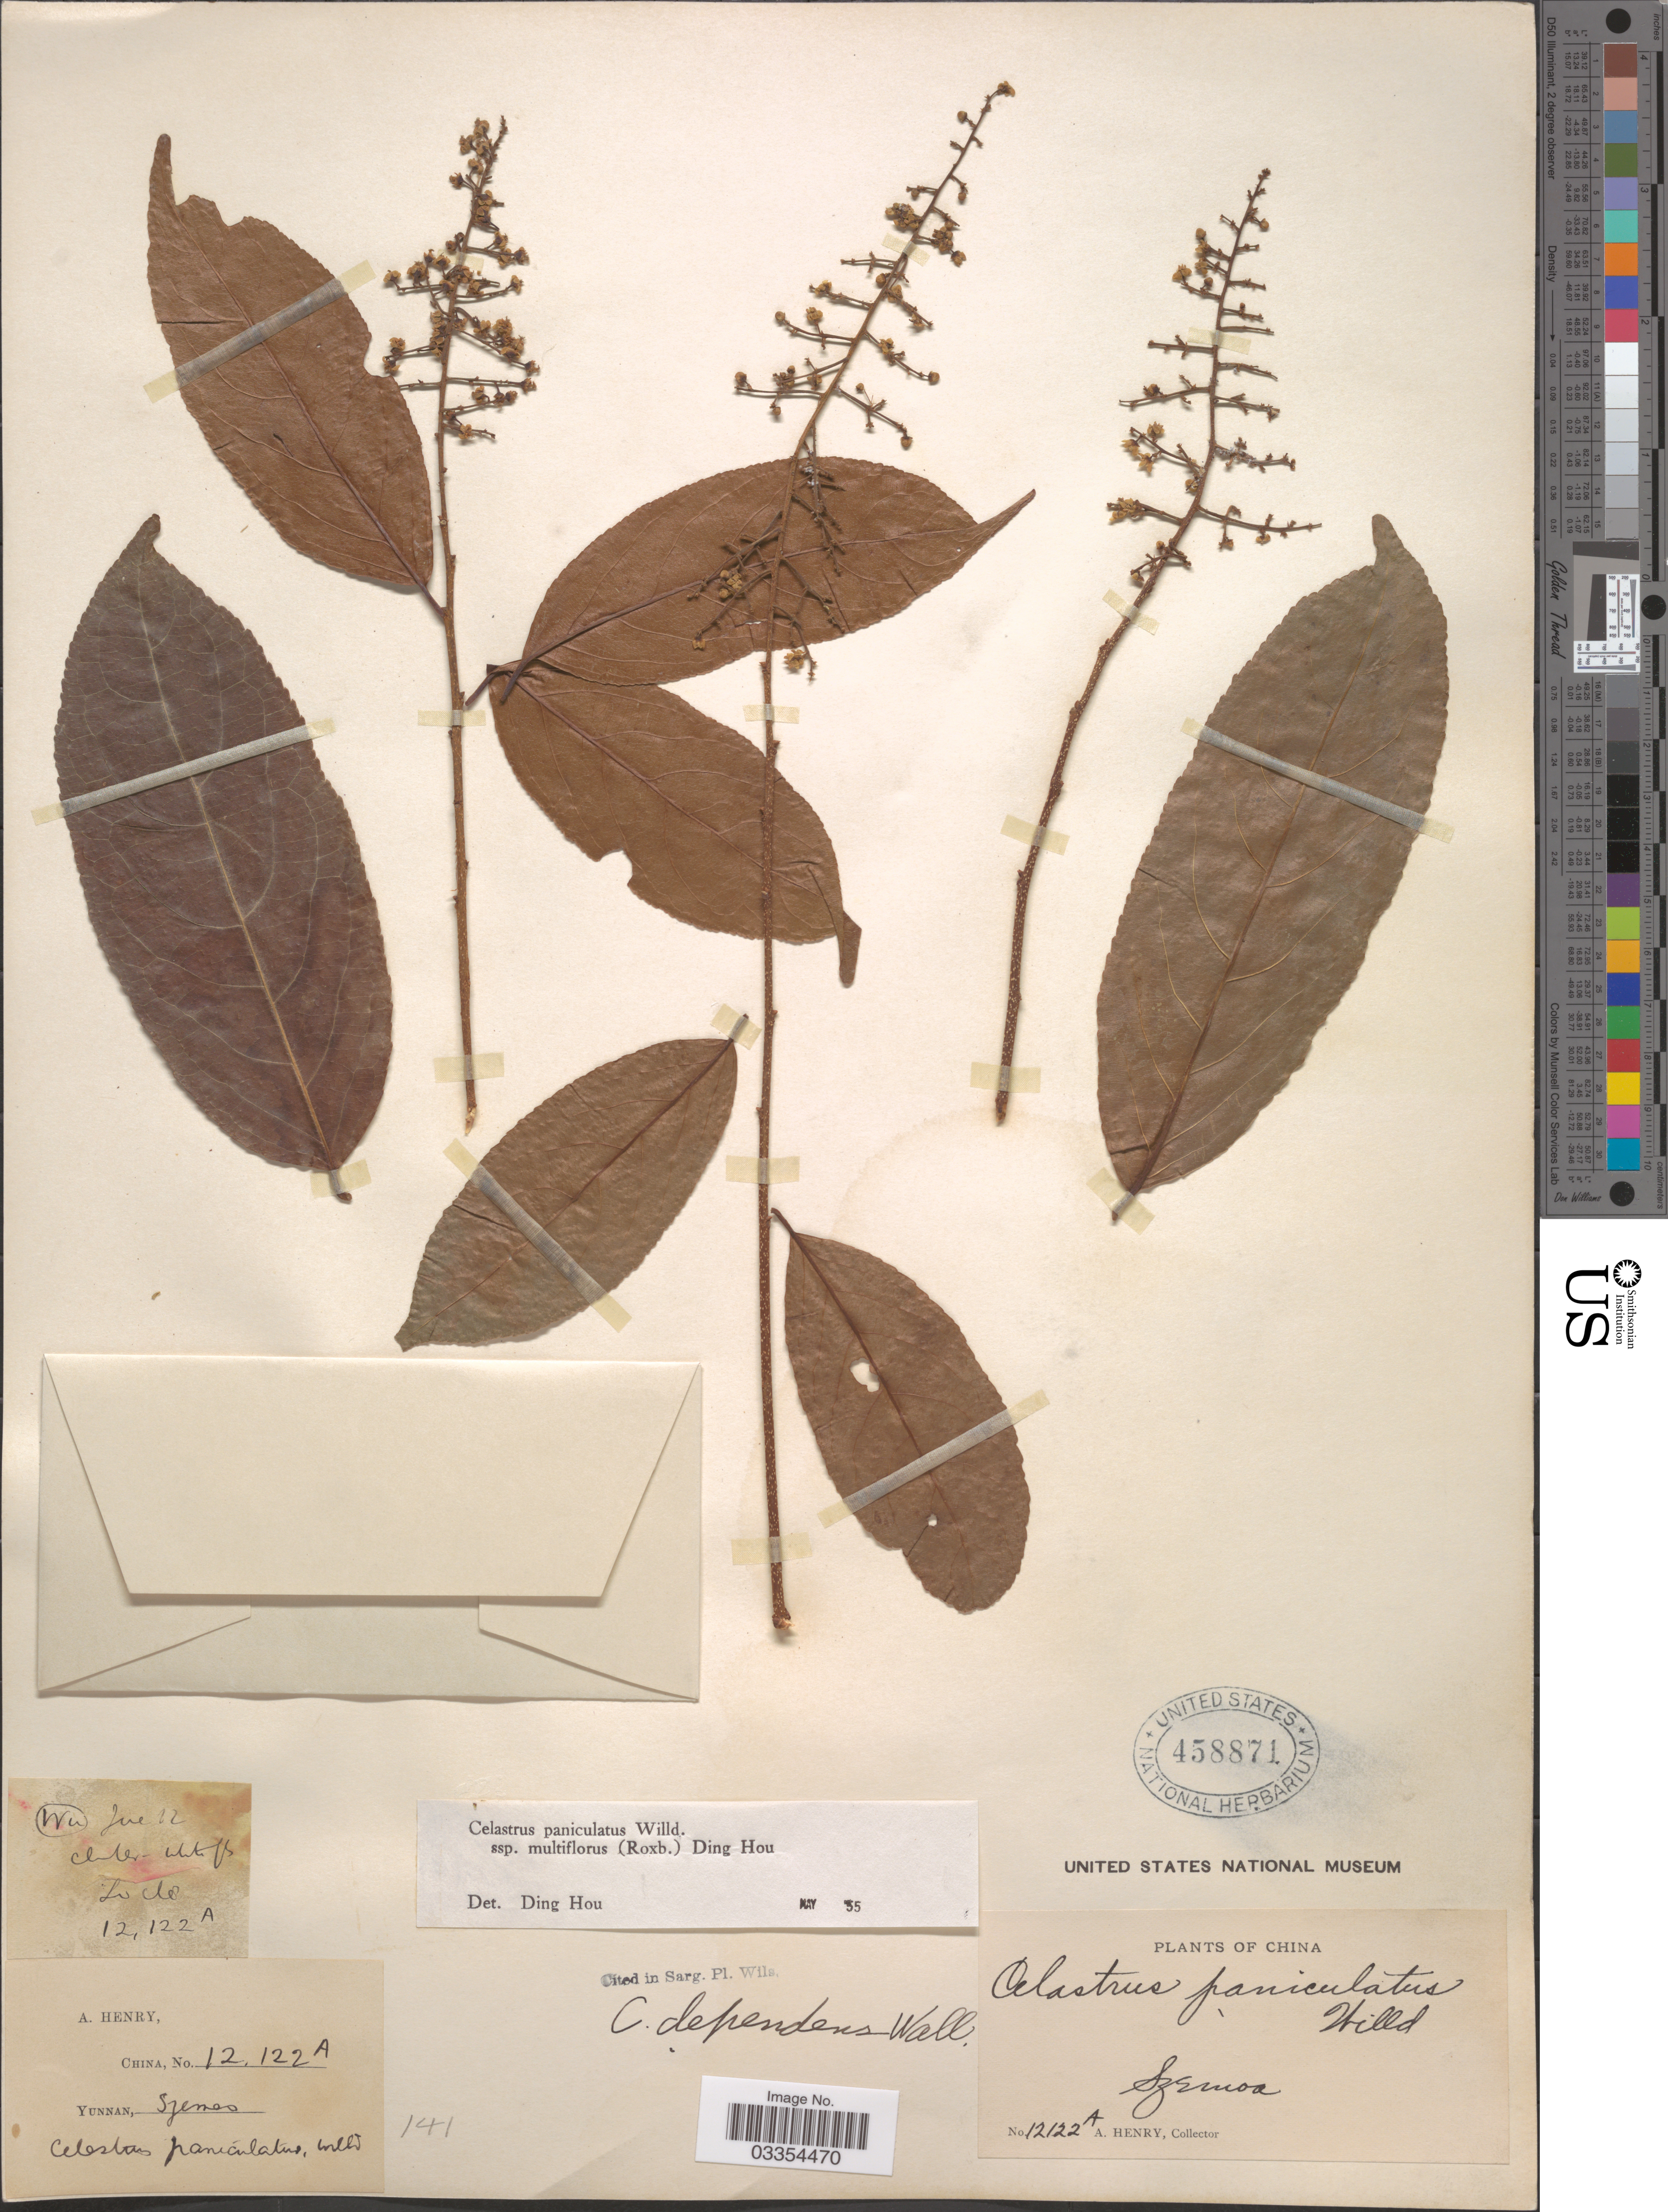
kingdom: Plantae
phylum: Tracheophyta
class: Magnoliopsida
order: Celastrales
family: Celastraceae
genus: Celastrus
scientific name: Celastrus paniculatus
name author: Willd.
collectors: A. Henry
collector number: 12122 A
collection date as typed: Transcribed d/m/y: /6/12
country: China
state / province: Yunnan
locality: Szemoa.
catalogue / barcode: US 458871